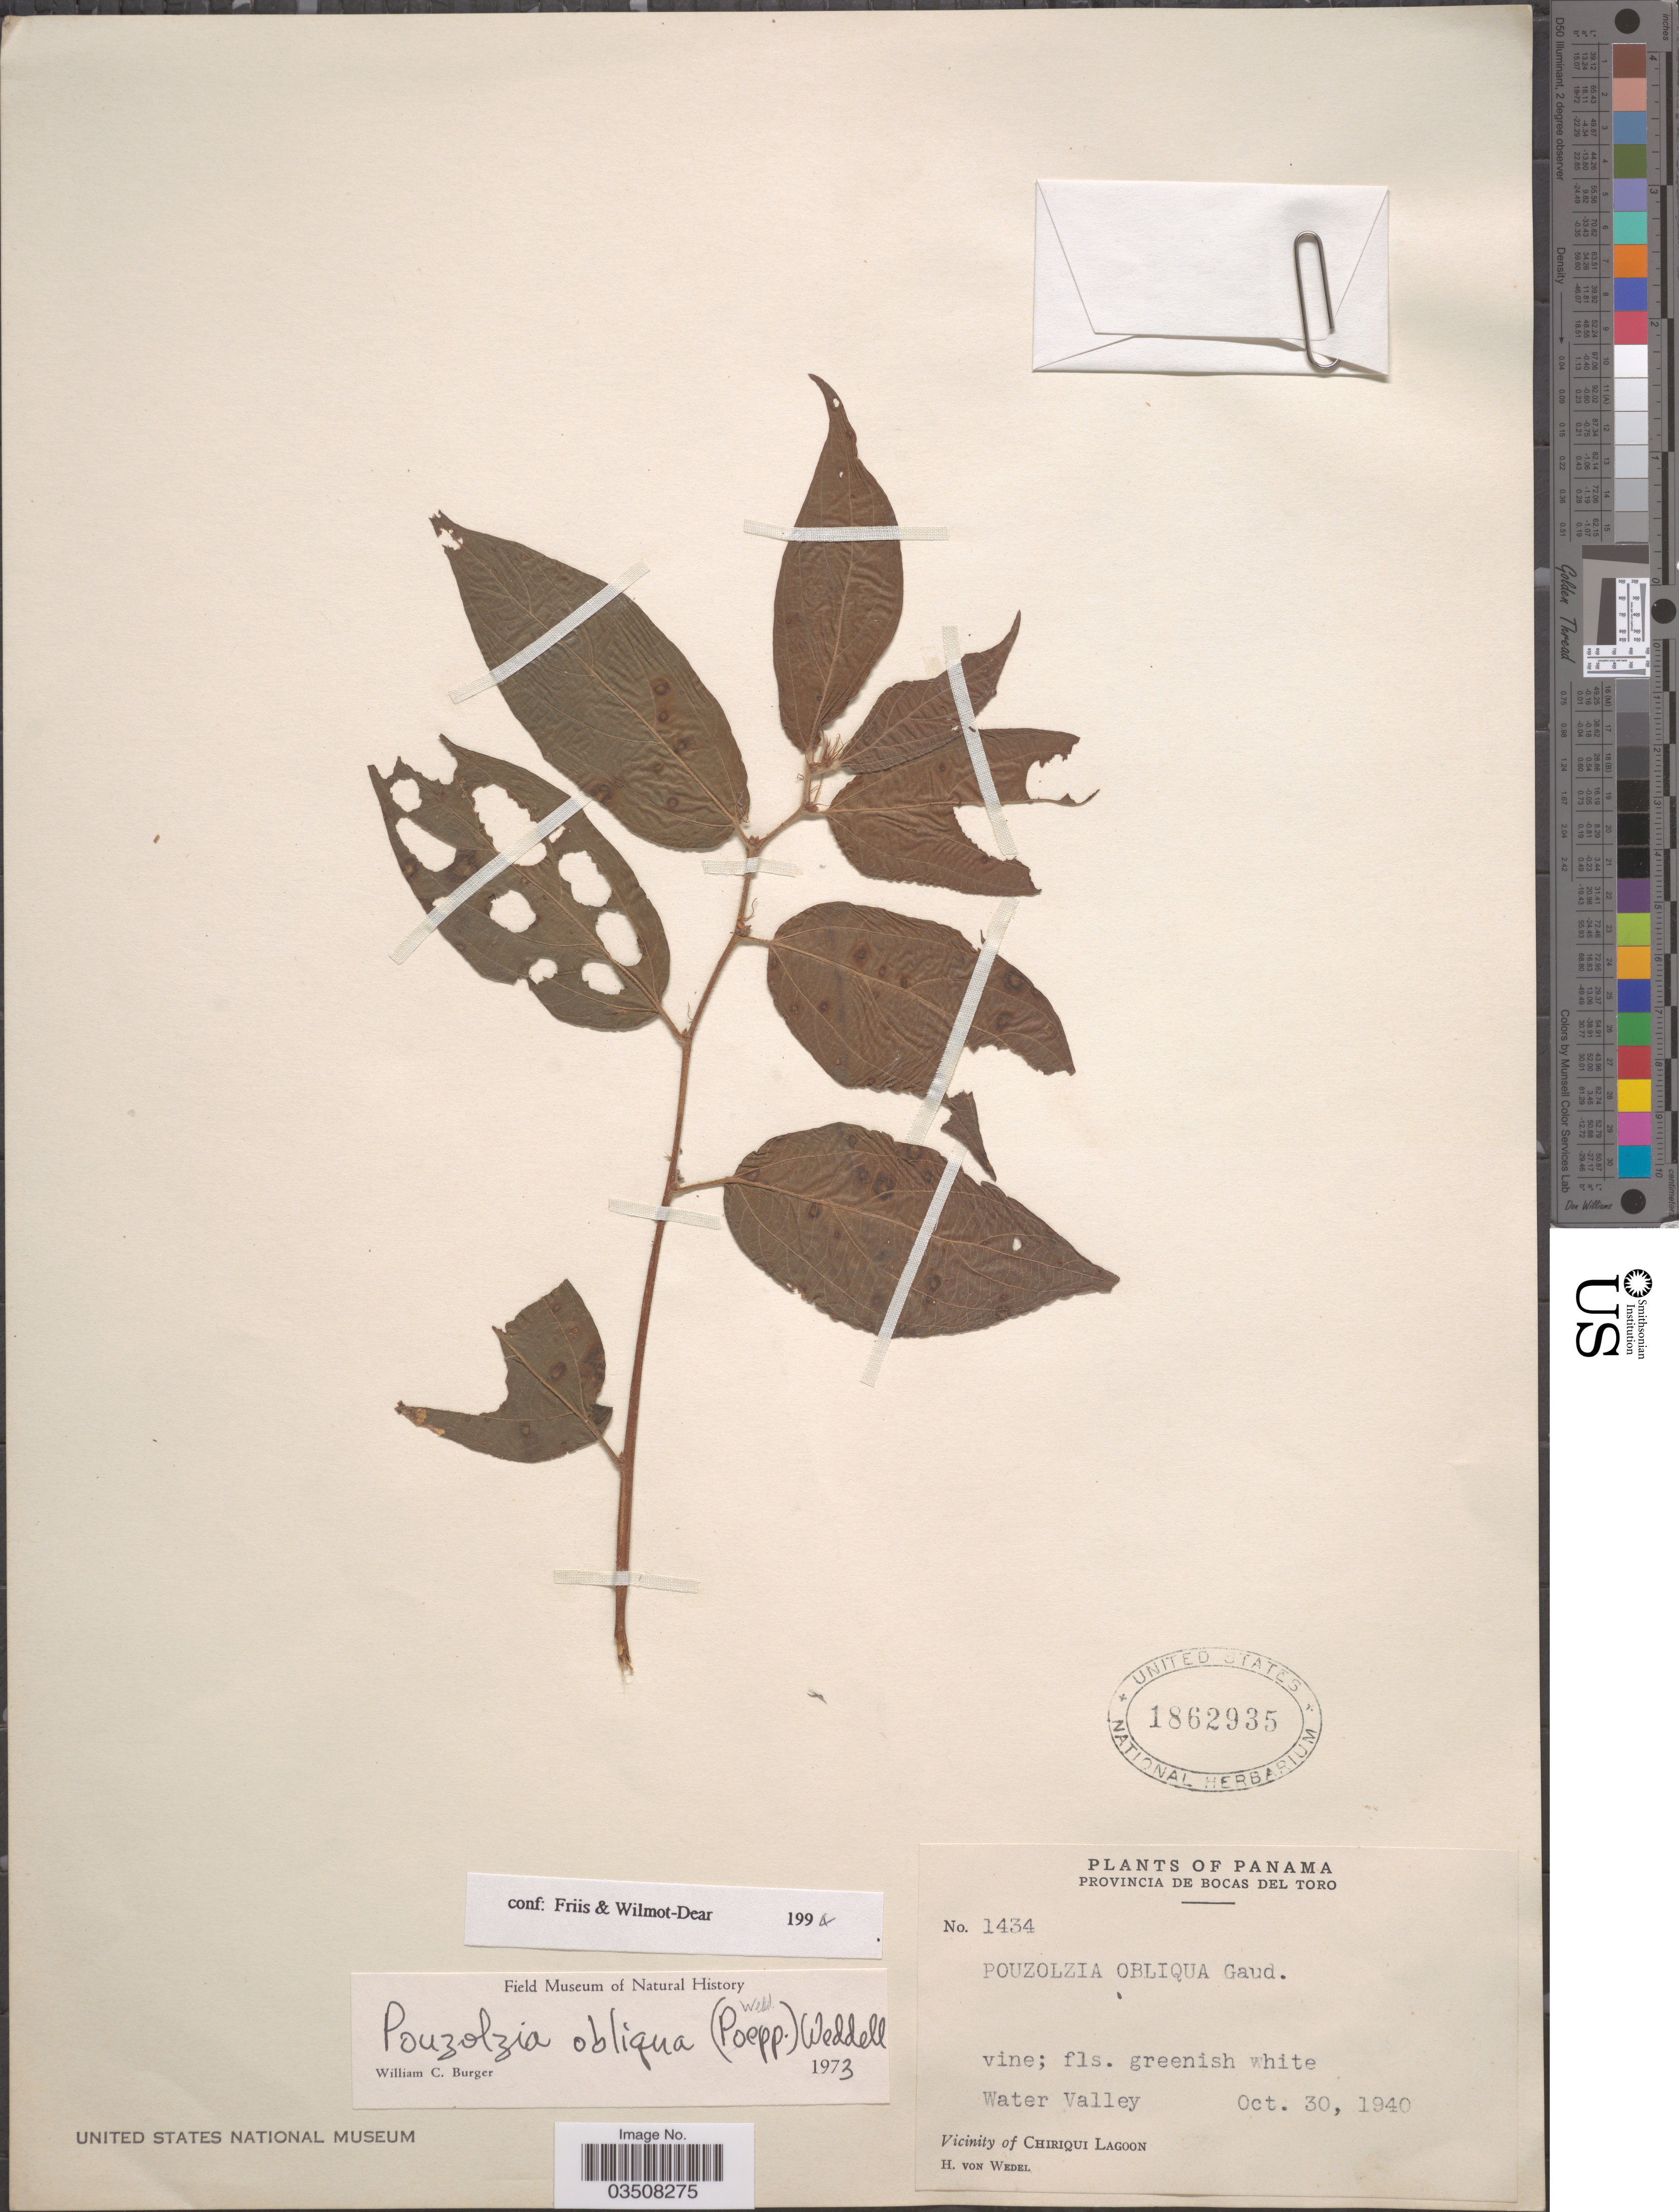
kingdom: Plantae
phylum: Tracheophyta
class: Magnoliopsida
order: Rosales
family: Urticaceae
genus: Pouzolzia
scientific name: Pouzolzia obliqua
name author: (Poepp.) Gaudich.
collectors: H. von Wedel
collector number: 1434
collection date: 1940-10-30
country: Panama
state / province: Bocas del Toro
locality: Water Valley. Vicinity of Chiriqui Lagoon.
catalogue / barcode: US 1862935